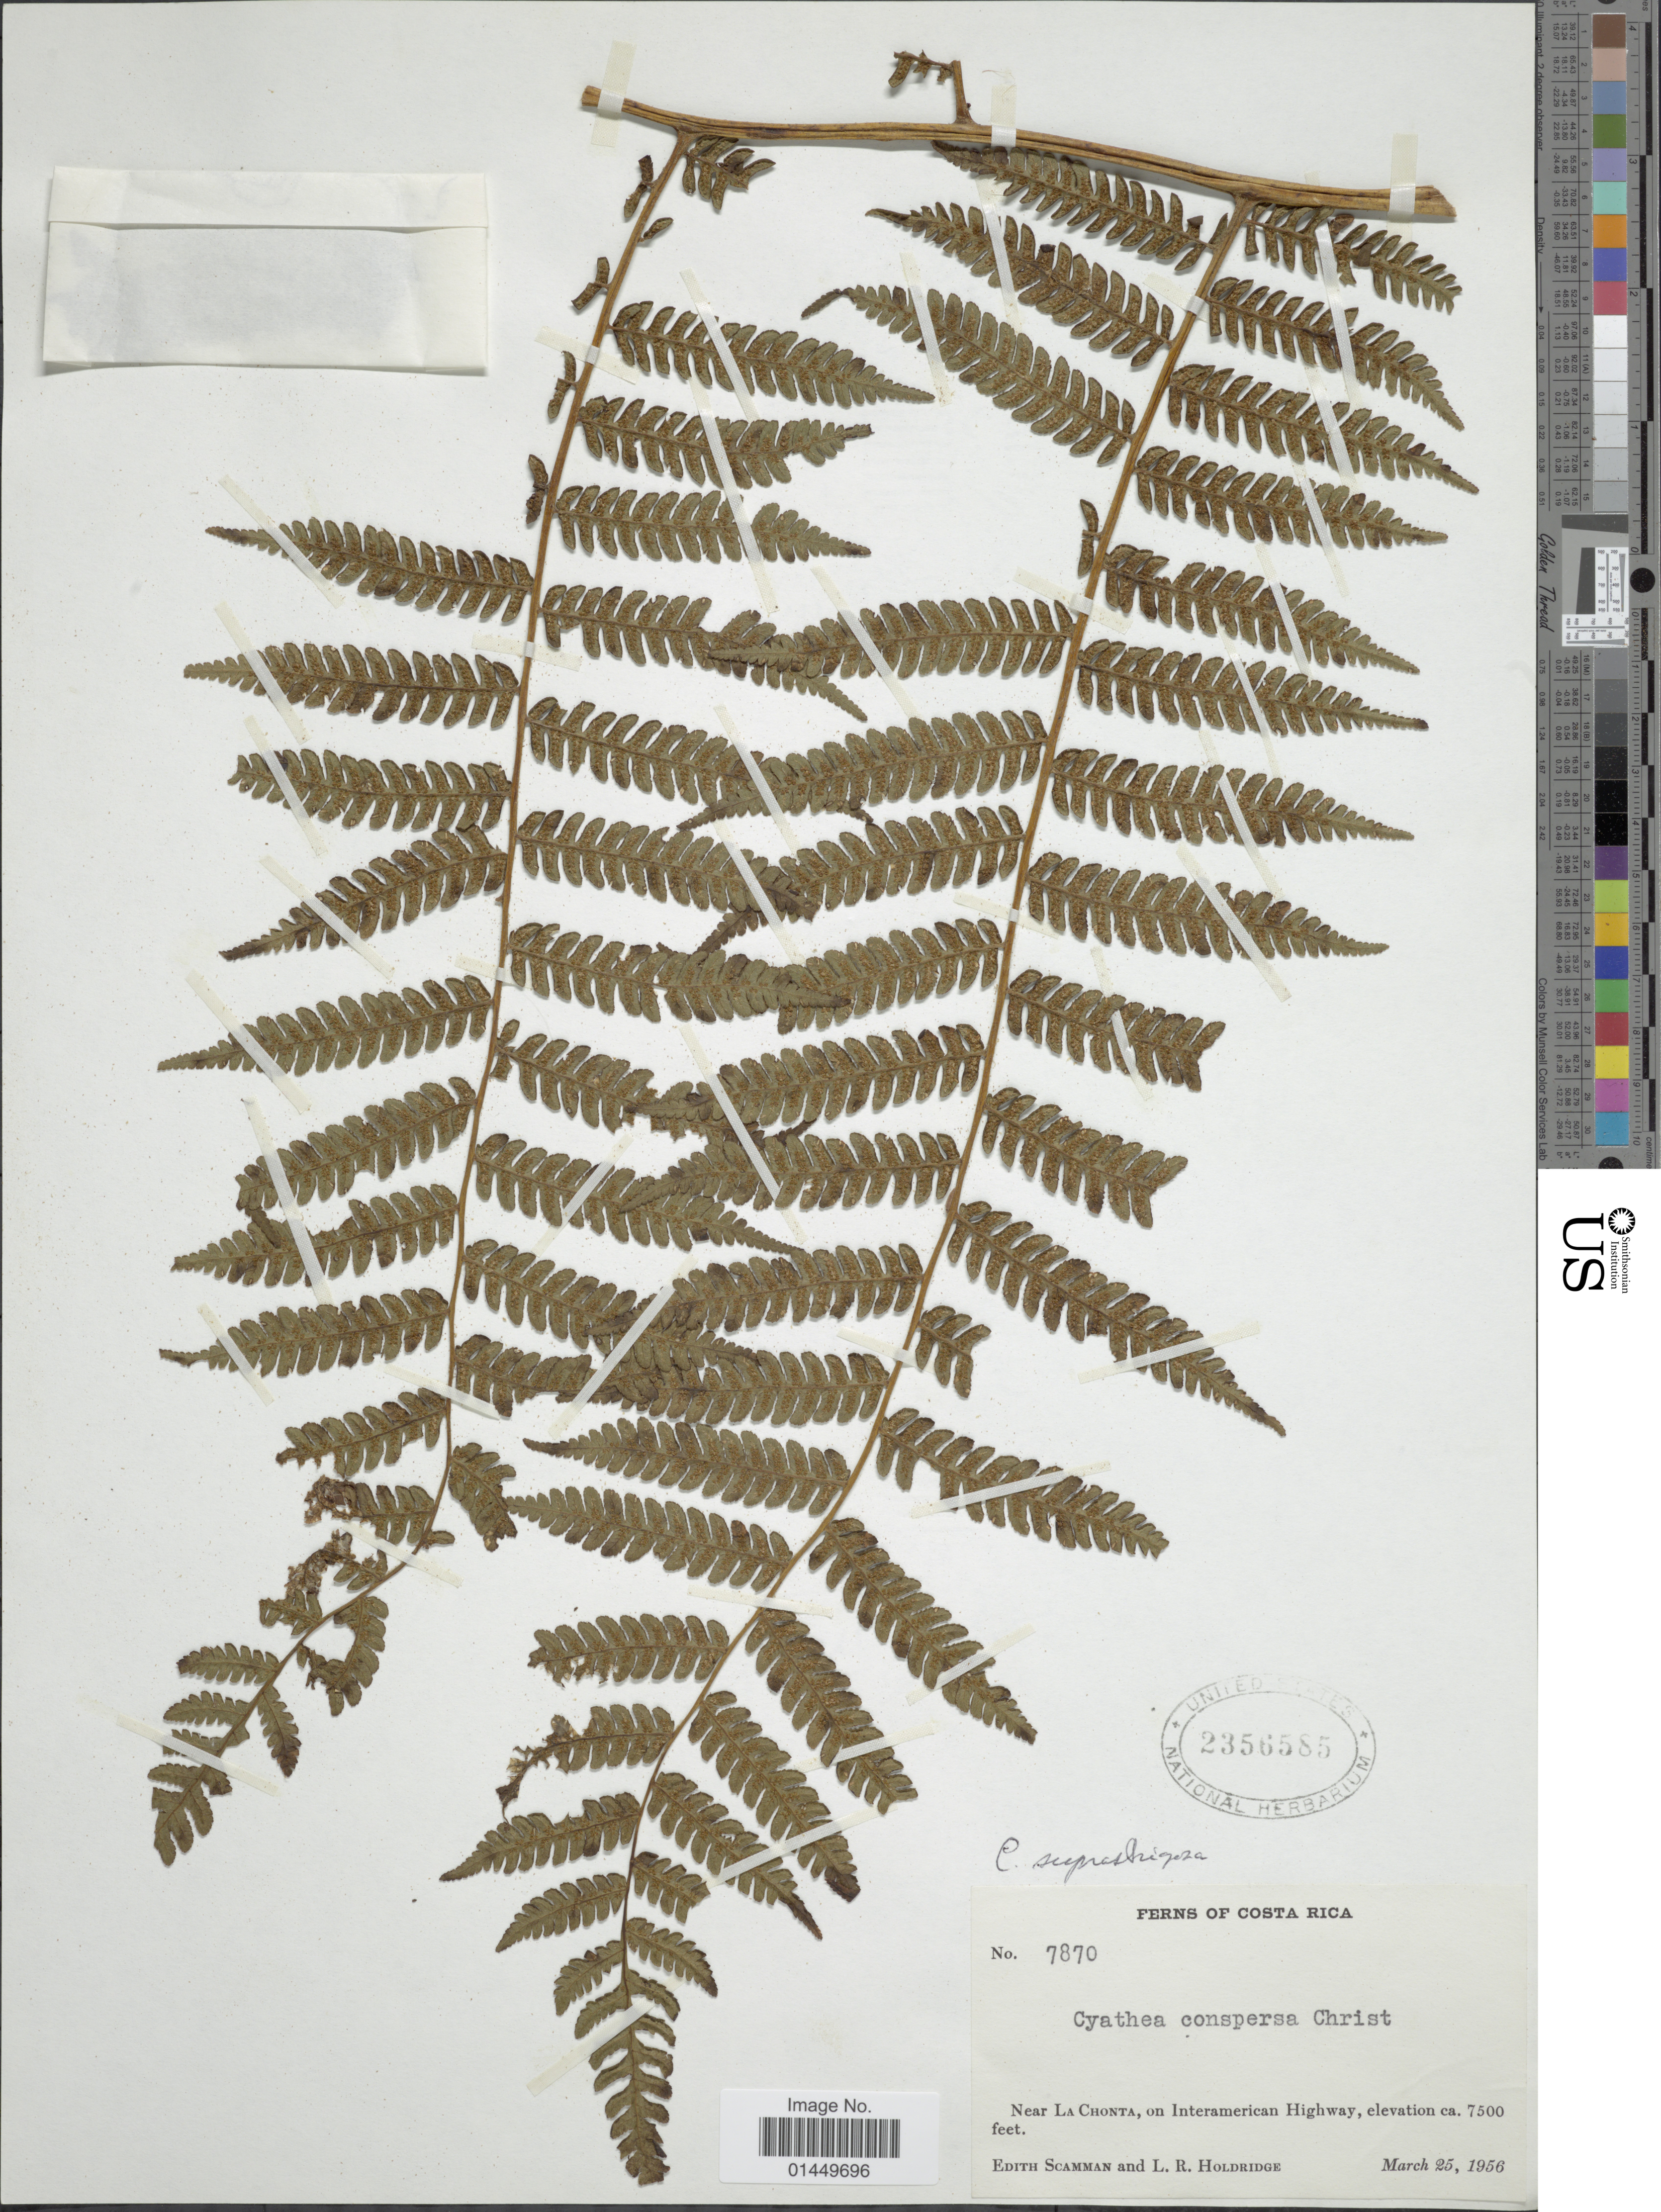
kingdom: Plantae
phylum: Tracheophyta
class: Polypodiopsida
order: Cyatheales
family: Cyatheaceae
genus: Cyathea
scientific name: Cyathea suprastrigosa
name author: (Christ) Maxon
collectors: E. Scamman & L. Holdridge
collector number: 7870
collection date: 1956-03-25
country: Costa Rica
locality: Near La Chonta, on Interamerican Highway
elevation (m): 2286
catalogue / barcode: US 2356585